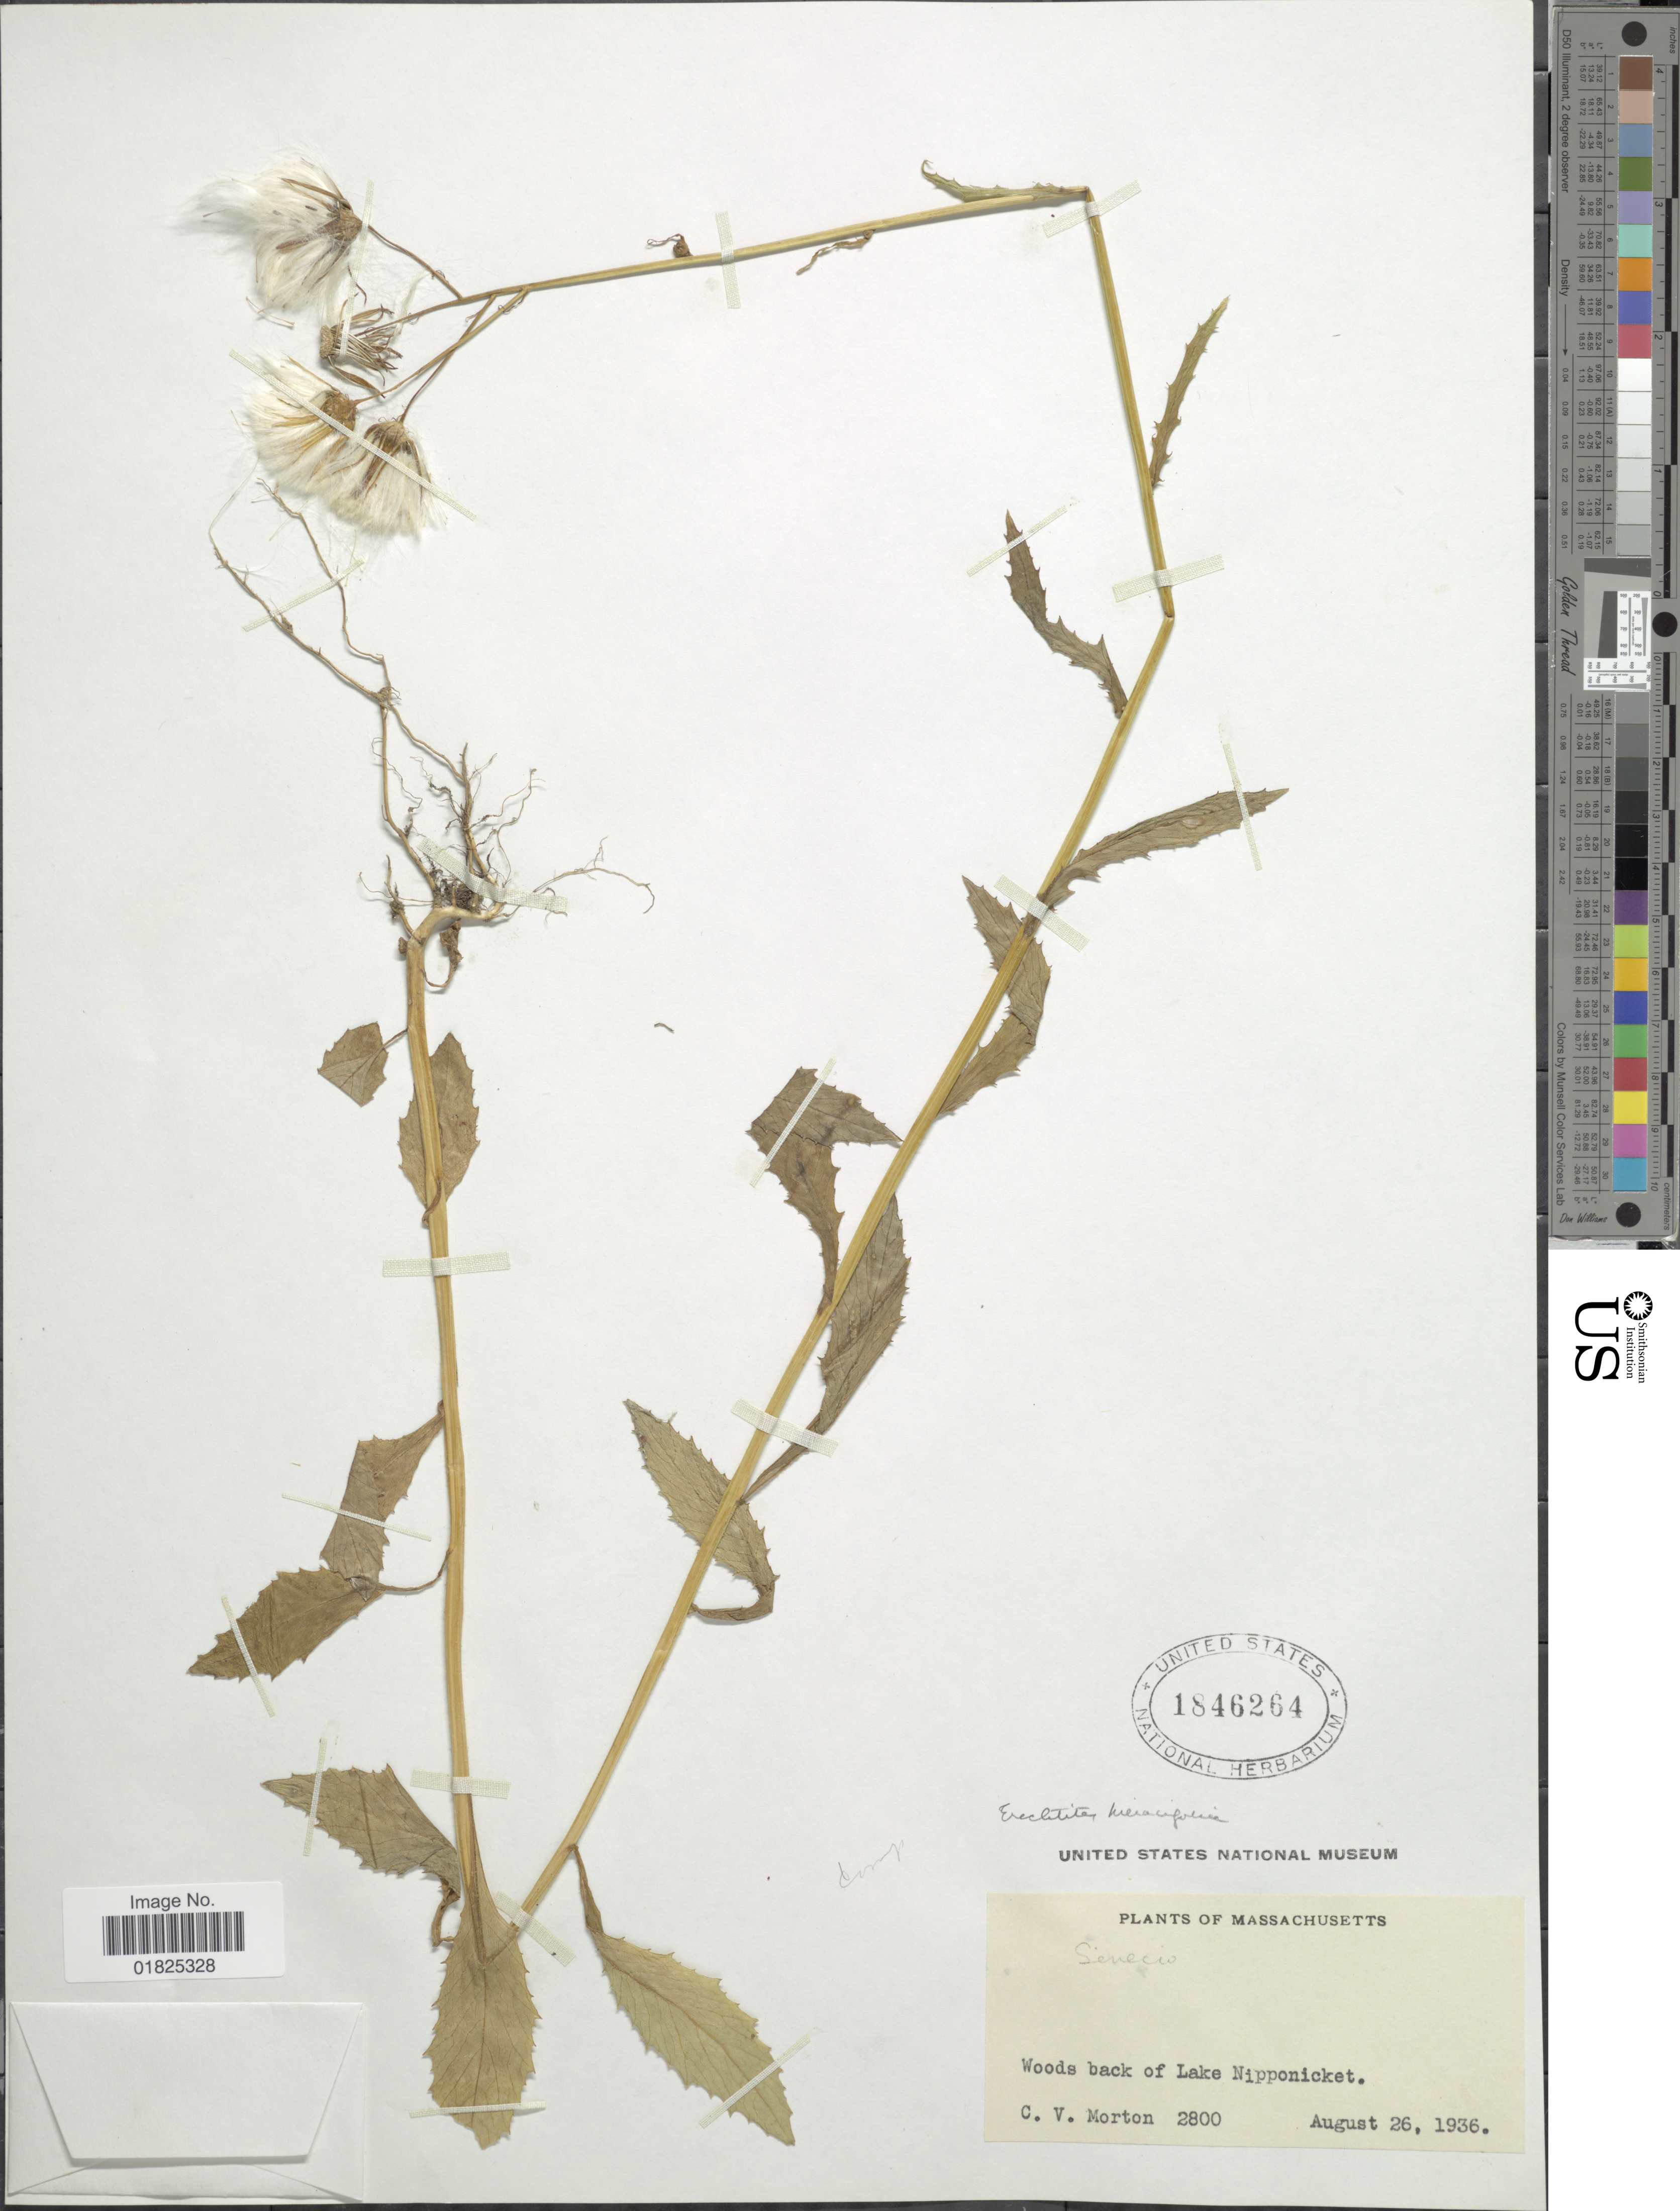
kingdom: Plantae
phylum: Tracheophyta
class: Magnoliopsida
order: Asterales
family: Asteraceae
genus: Erechtites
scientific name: Erechtites hieraciifolius var. megalocarpus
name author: (Fernald) Cronq.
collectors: C. V. Morton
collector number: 2800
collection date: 1936-08-26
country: United States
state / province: Massachusetts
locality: Woods back of Lake Nipponicket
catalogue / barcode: US 1846264